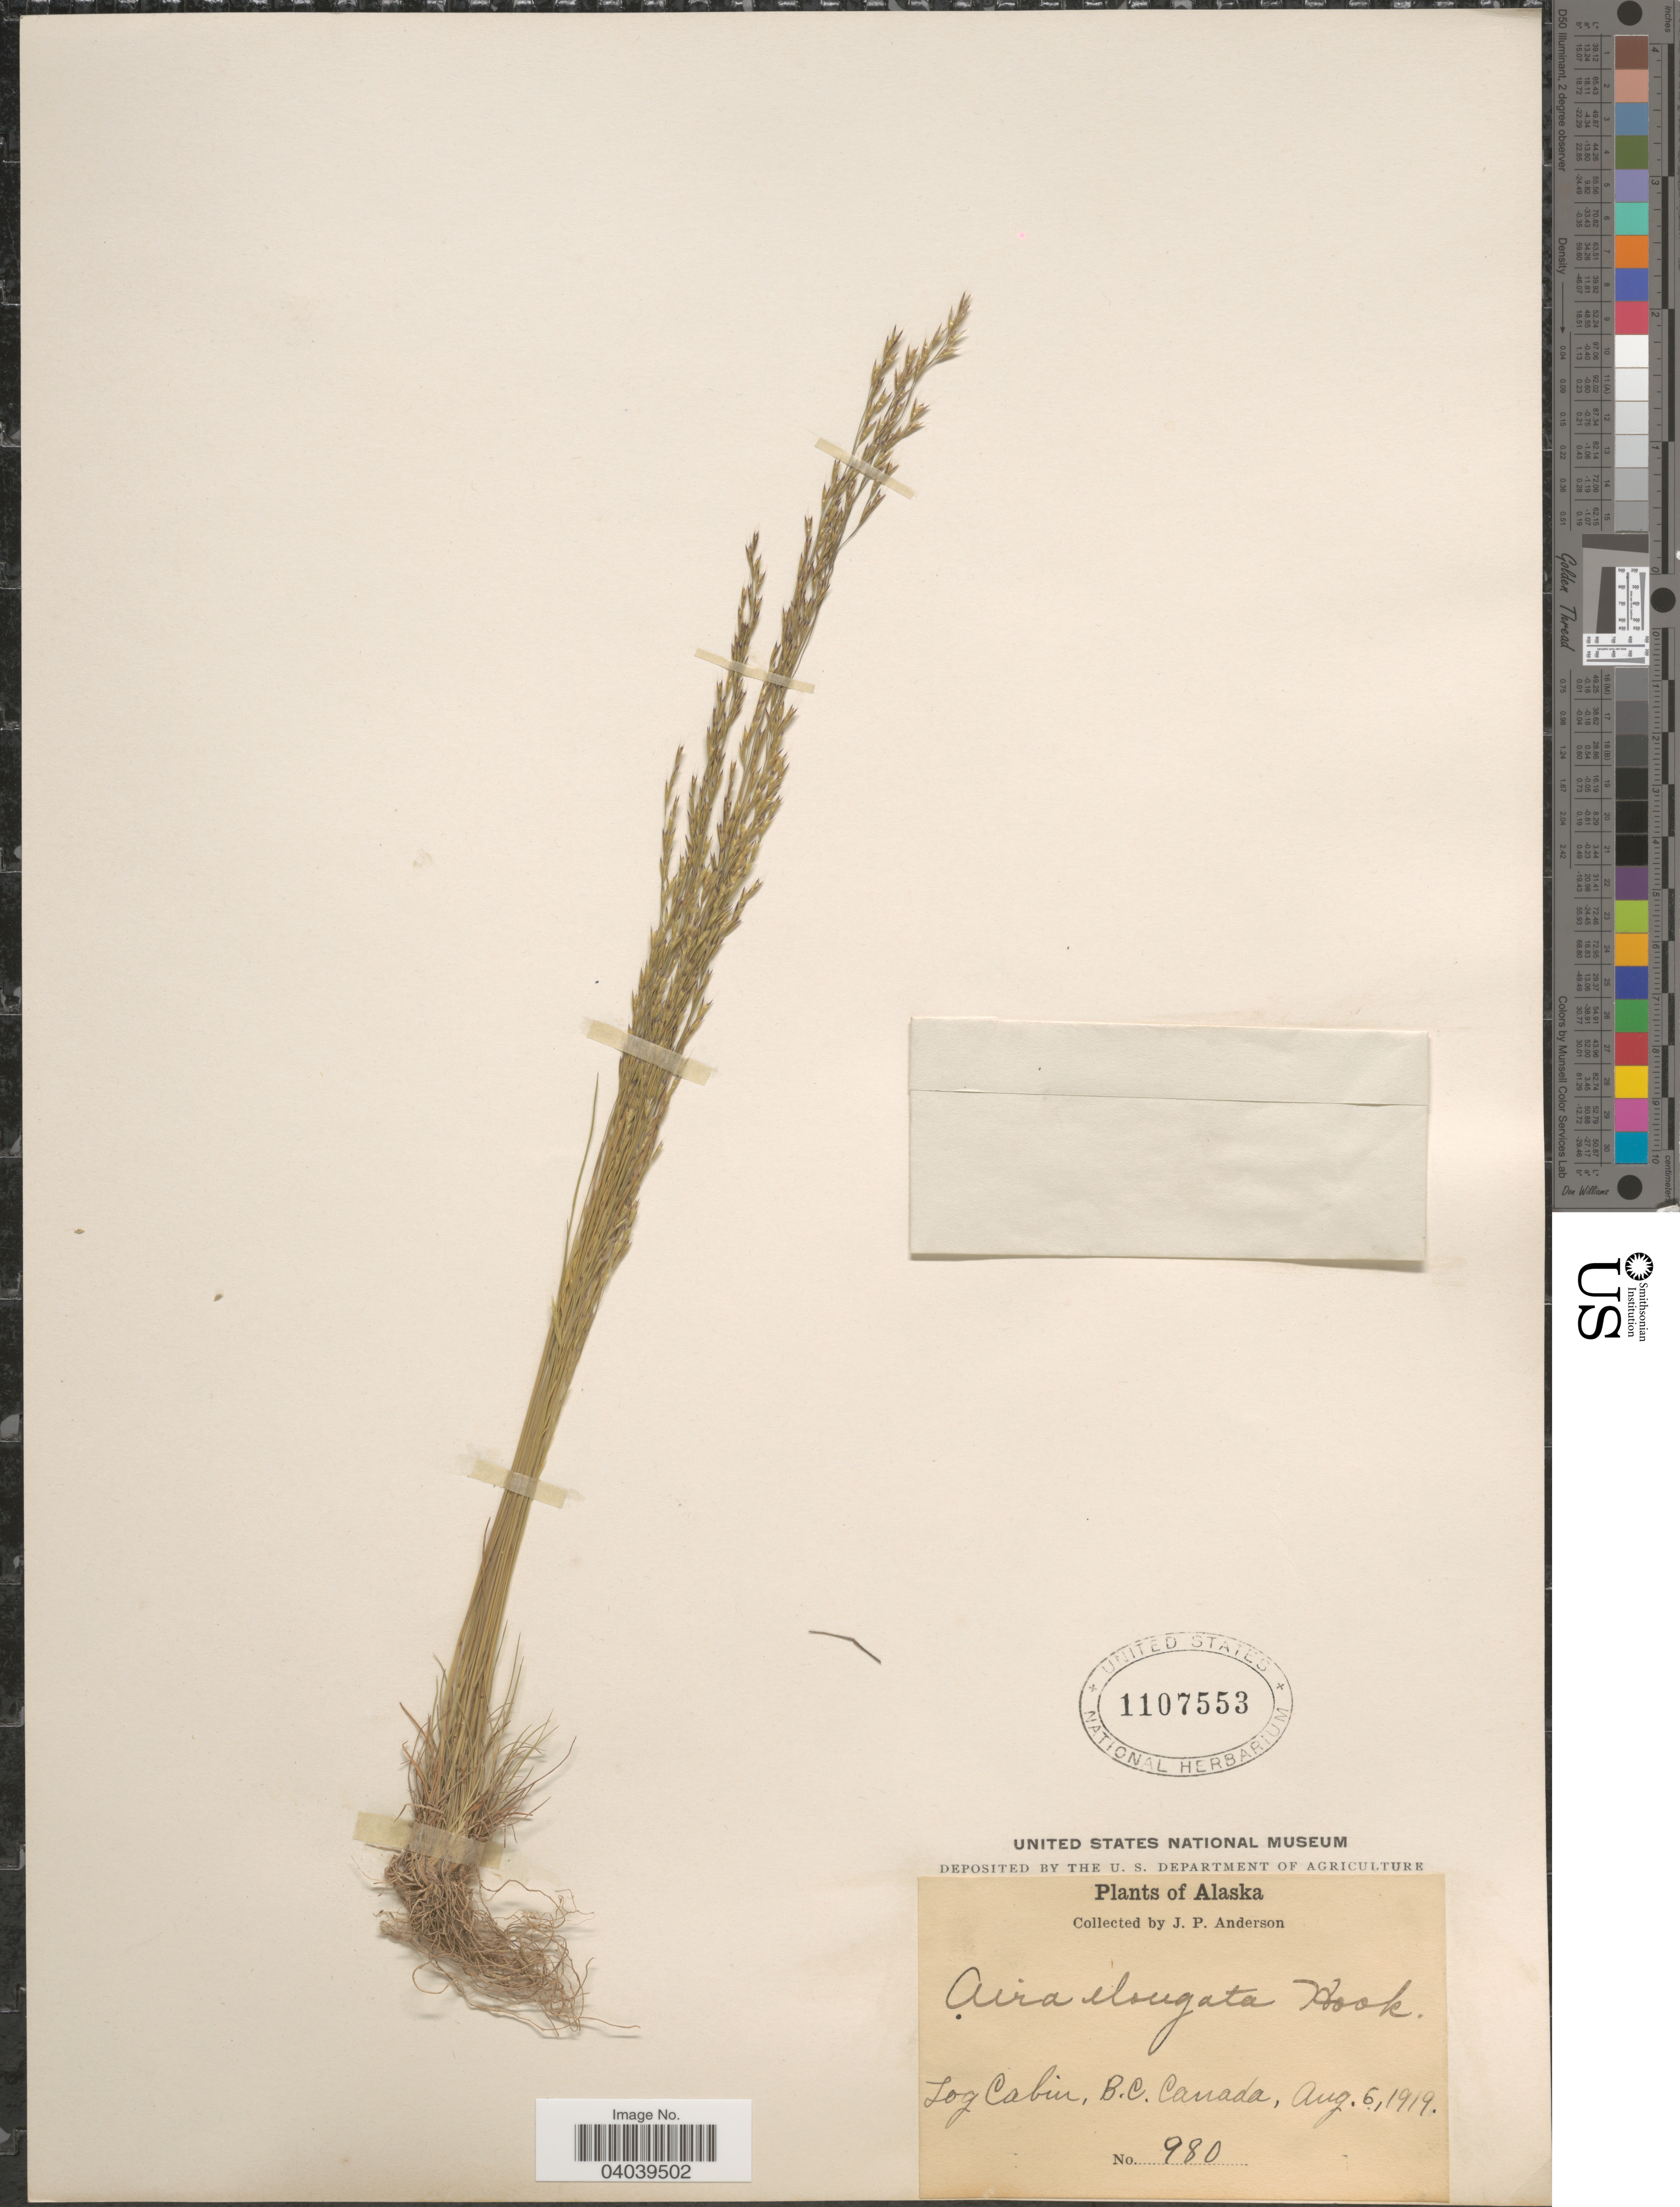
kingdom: Plantae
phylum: Tracheophyta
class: Liliopsida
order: Poales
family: Poaceae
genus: Deschampsia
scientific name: Deschampsia elongata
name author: (Hook.) Munro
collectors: J. P. Anderson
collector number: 980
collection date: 1919-08-06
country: Canada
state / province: British Columbia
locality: Log Cabin.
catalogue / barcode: US 1107553